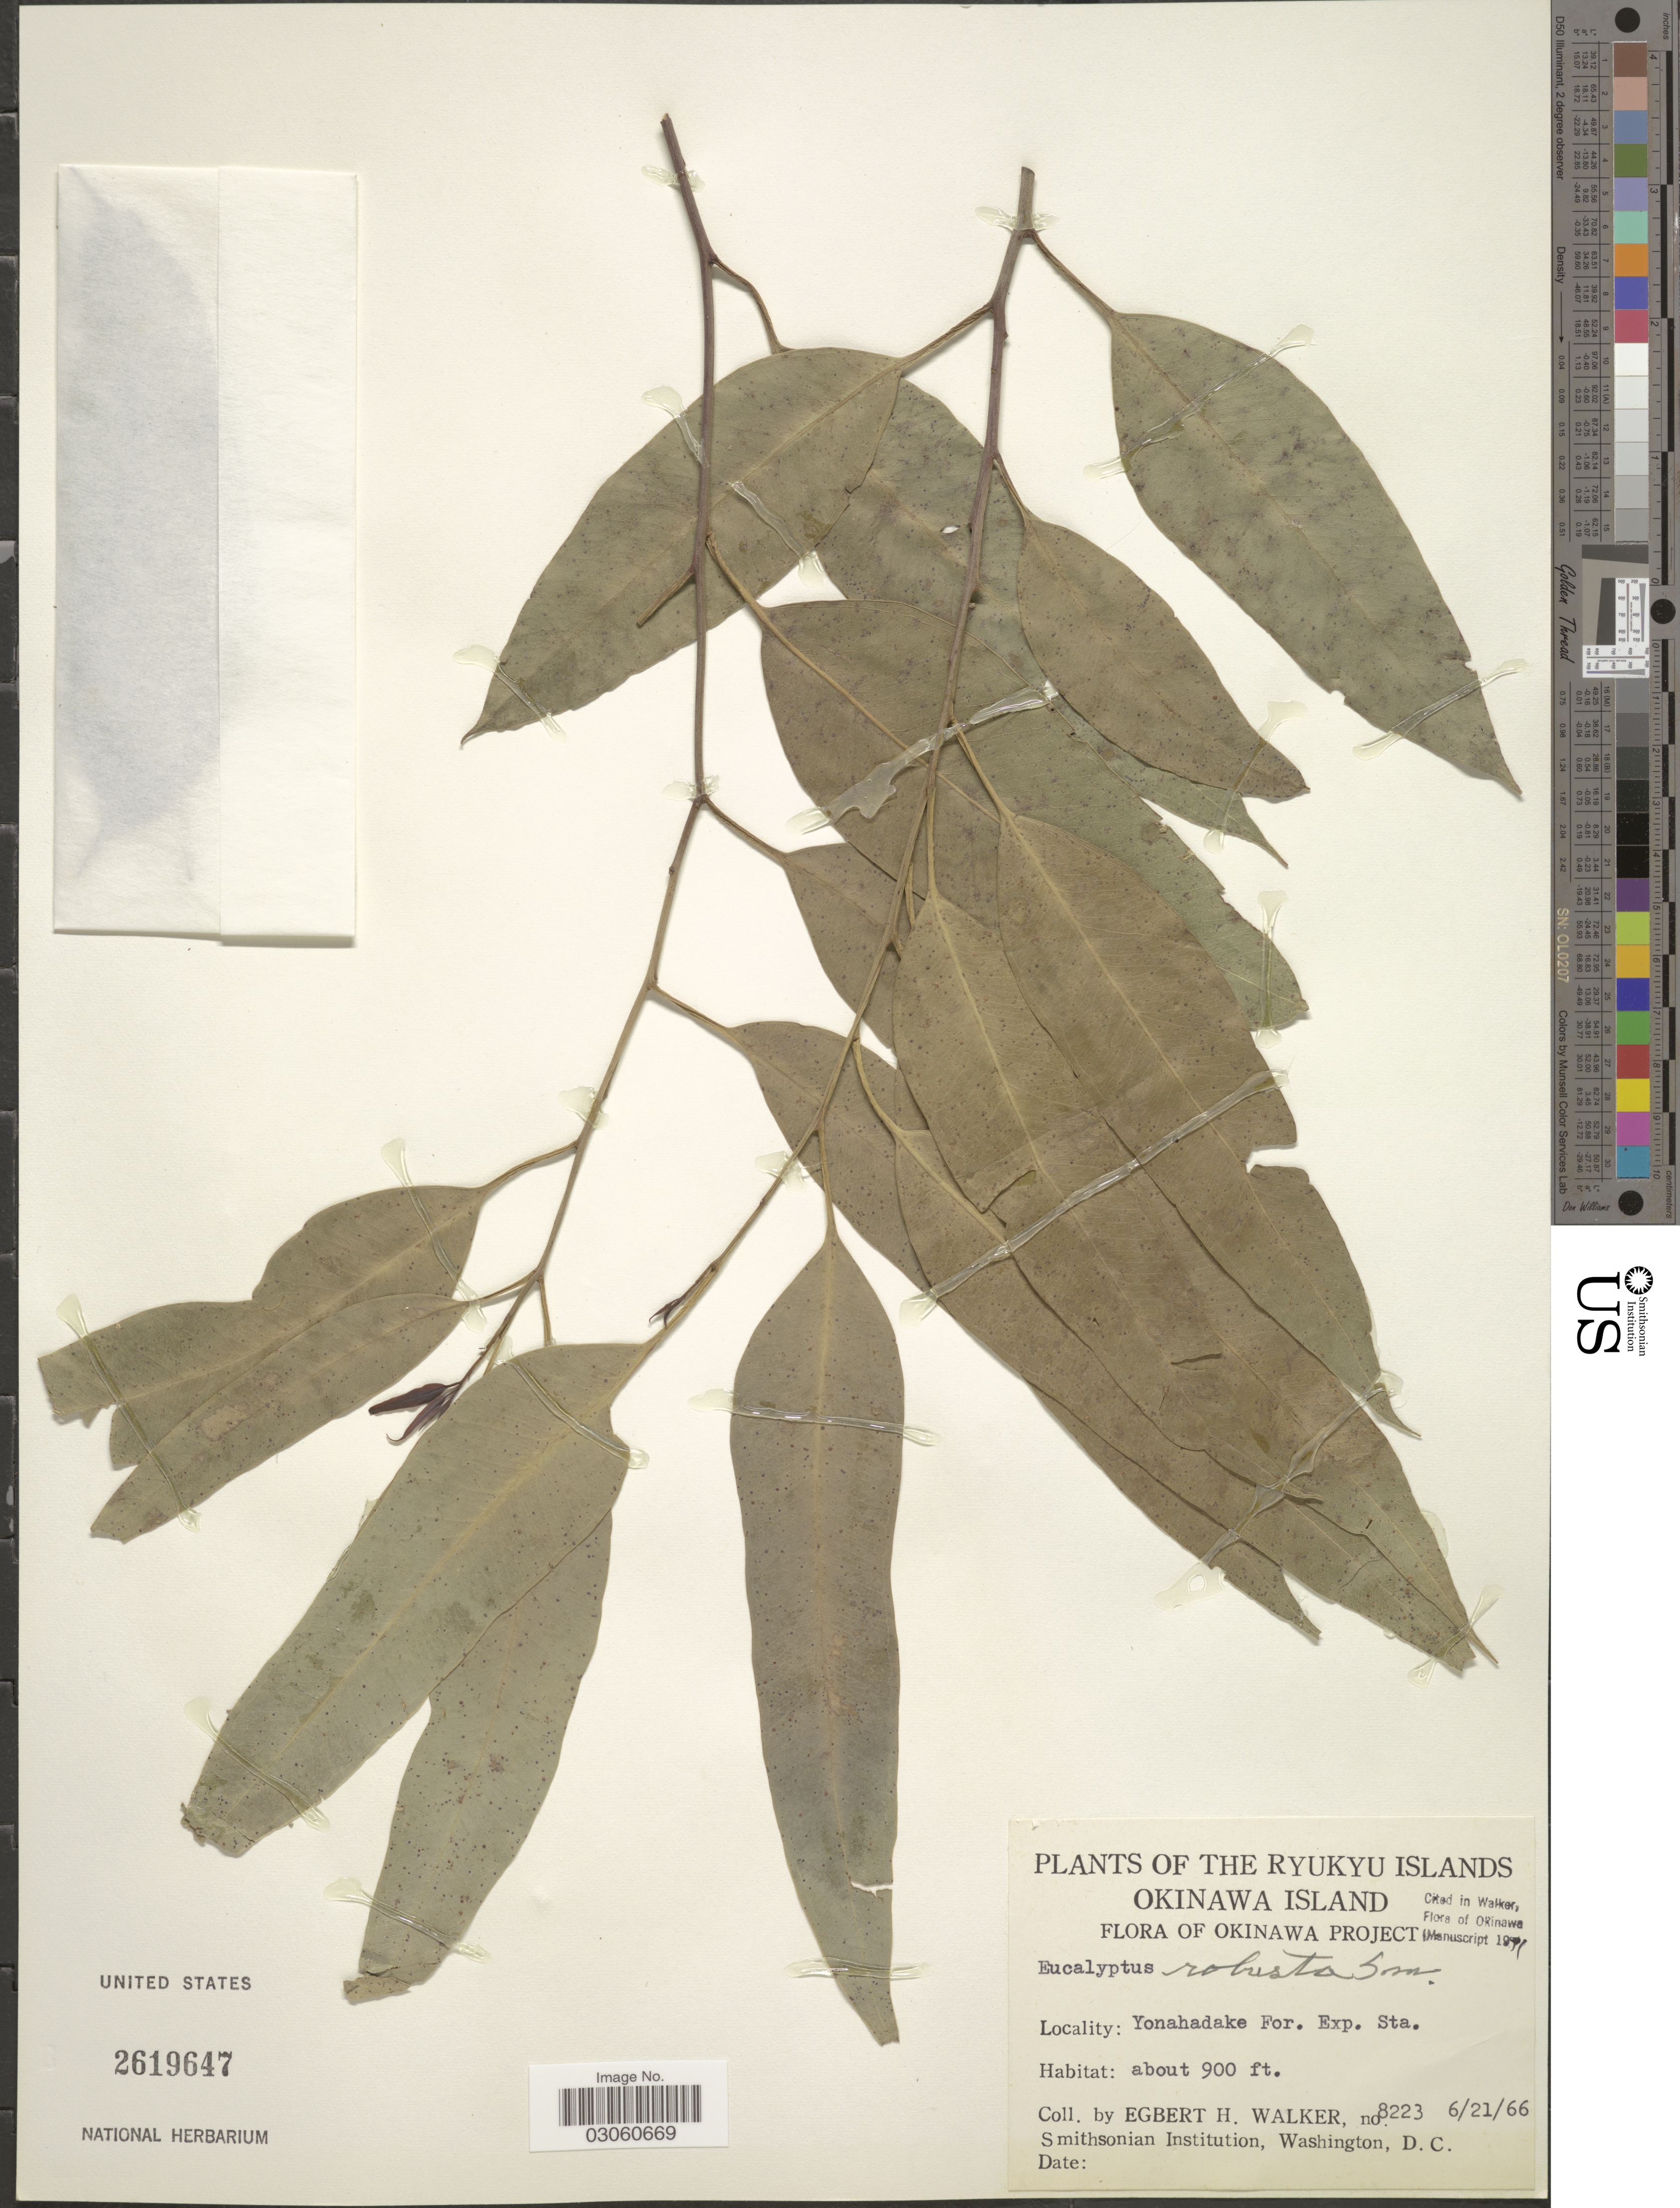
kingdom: Plantae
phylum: Tracheophyta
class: Magnoliopsida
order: Myrtales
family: Myrtaceae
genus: Eucalyptus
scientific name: Eucalyptus robusta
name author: Sm.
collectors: E. H. Walker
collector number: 8223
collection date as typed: Transcribed d/m/y: 21/6/66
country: Japan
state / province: Okinawa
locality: The Ryukyu Islands. Okinawa Island, Okinawa Project. Yonahadake For. Exp. Sta.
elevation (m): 274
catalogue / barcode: US 2619647